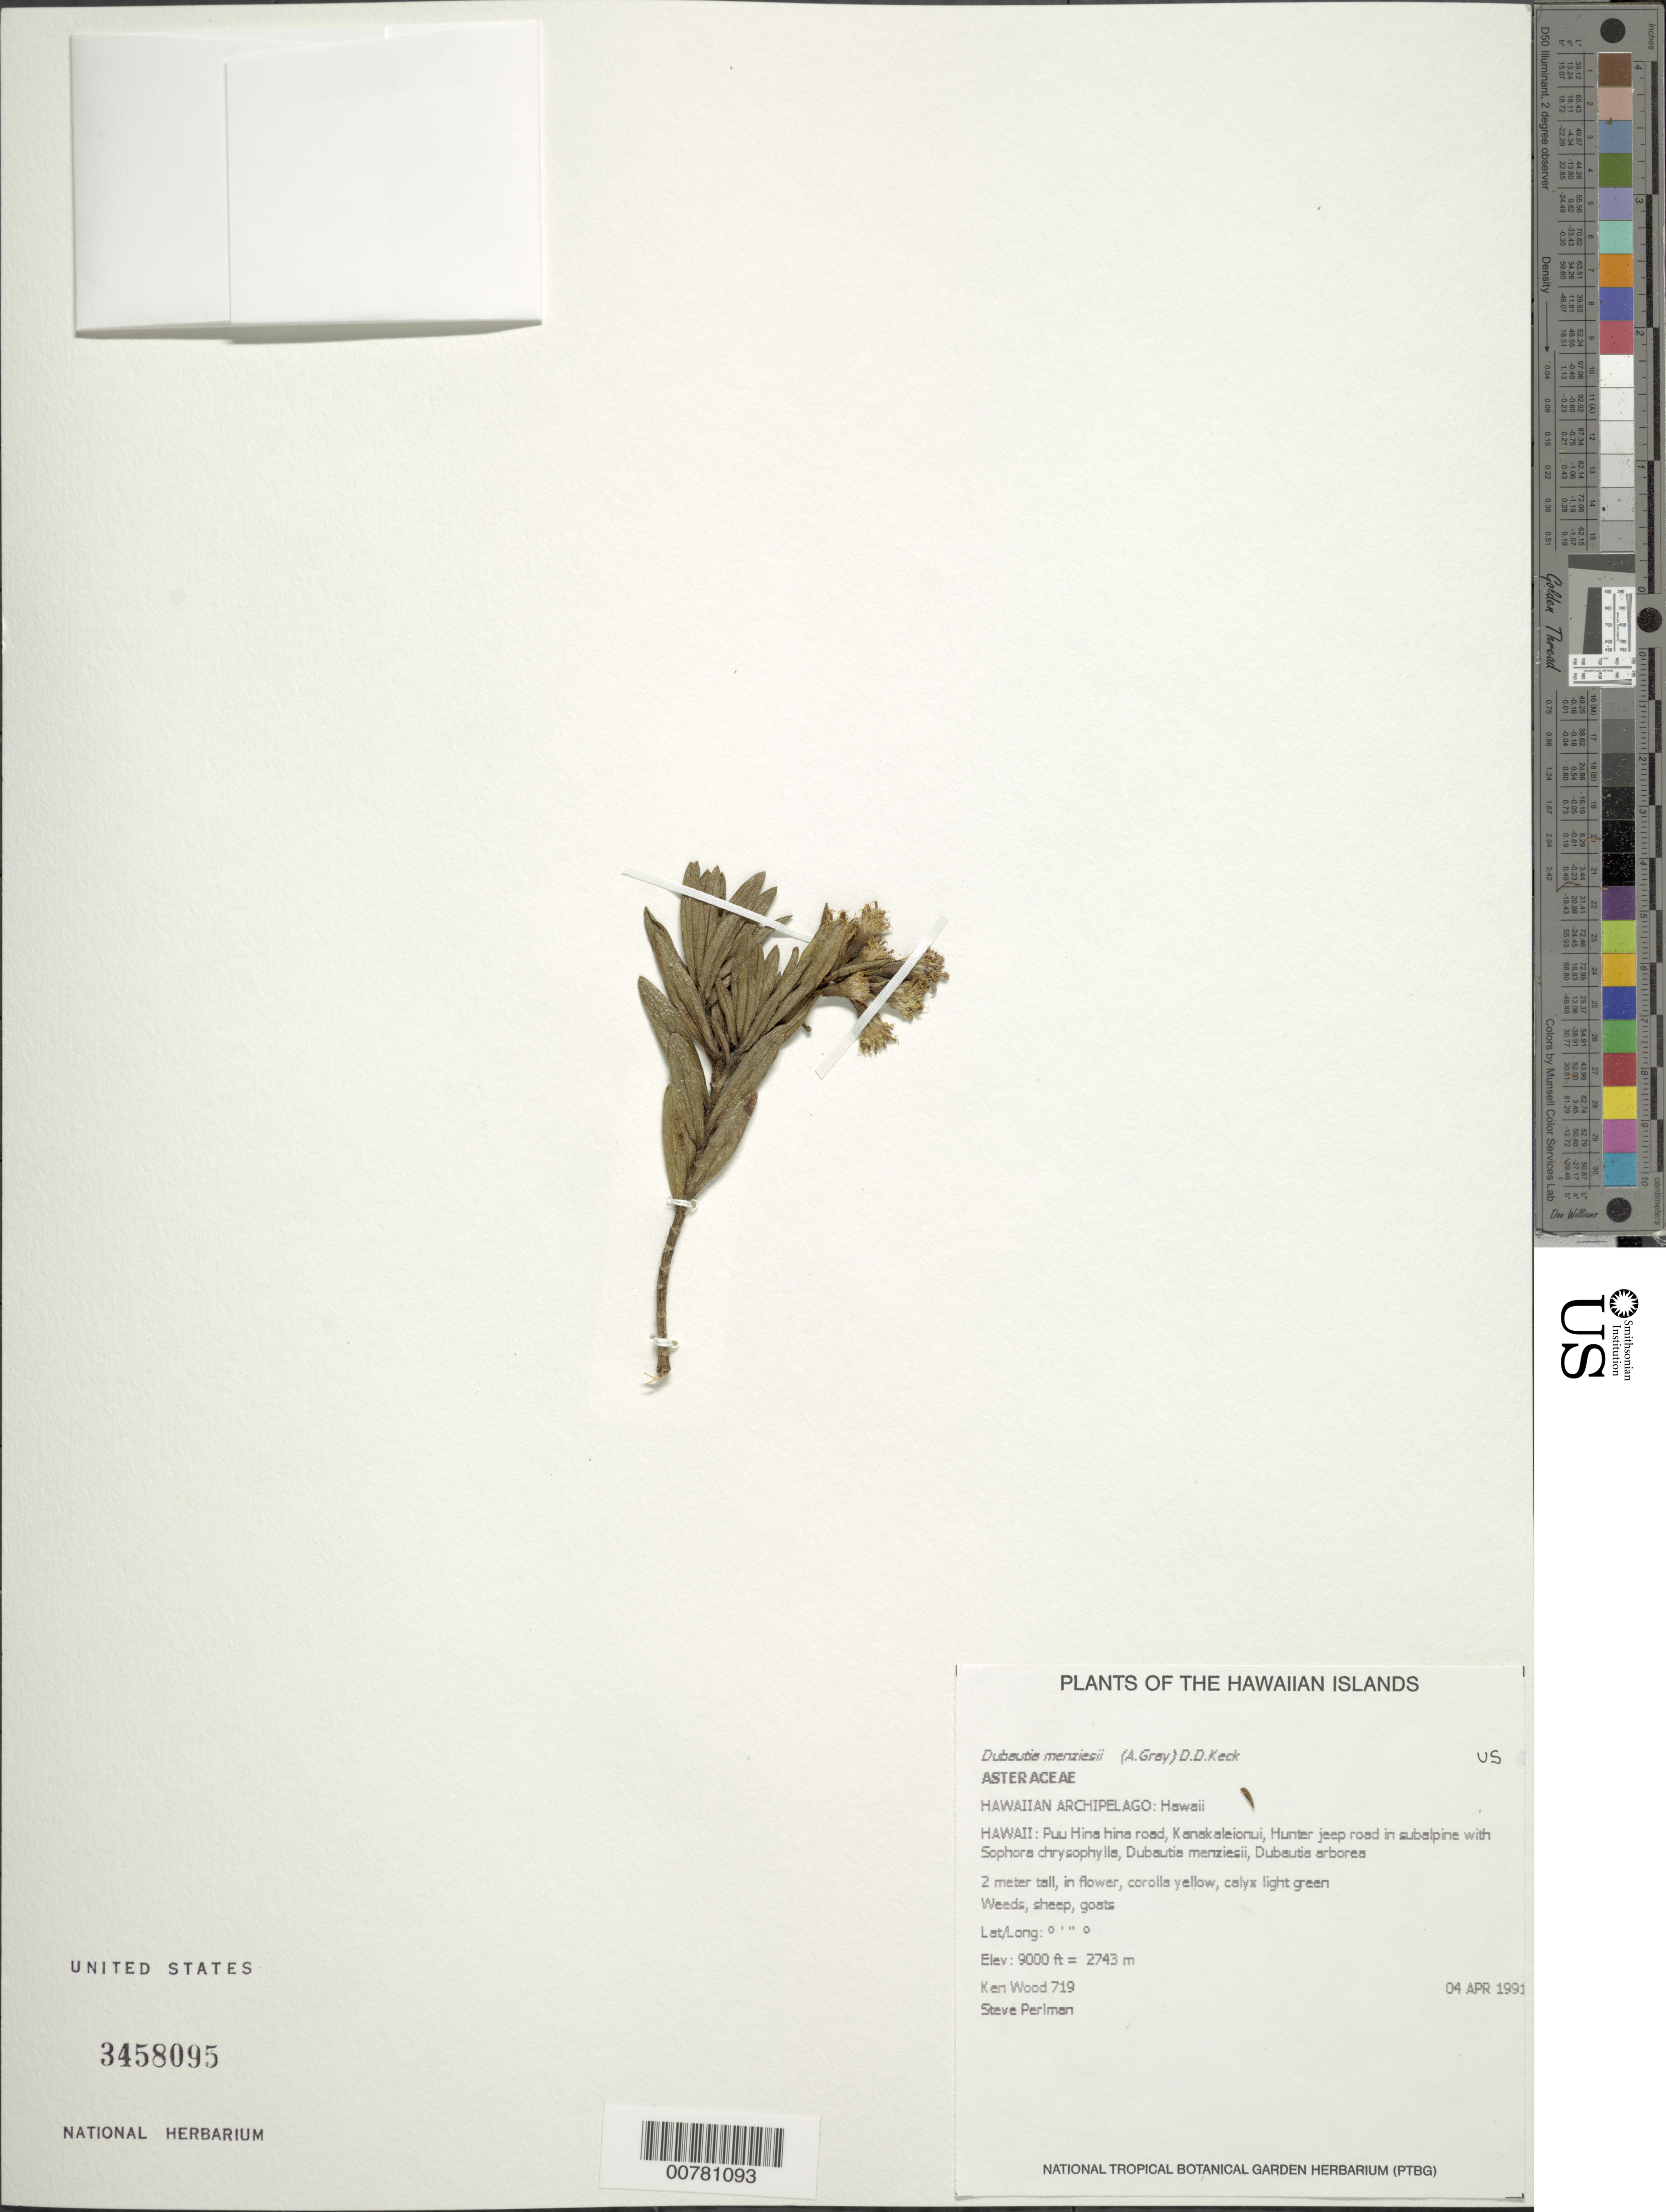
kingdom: Plantae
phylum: Tracheophyta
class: Magnoliopsida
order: Asterales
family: Asteraceae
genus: Dubautia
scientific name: Dubautia arborea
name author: (A. Gray) D.D. Keck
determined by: Baldwin, B. G.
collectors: K. R. Wood & S. P. Perlman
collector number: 719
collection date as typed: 4 Apr 1991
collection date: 1991-04-04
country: United States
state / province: Hawaii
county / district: Hawaii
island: Hawaii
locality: Puu Hina Hina road, Kanakaleionui, Hunter jeep road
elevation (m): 2743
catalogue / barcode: US 3458095